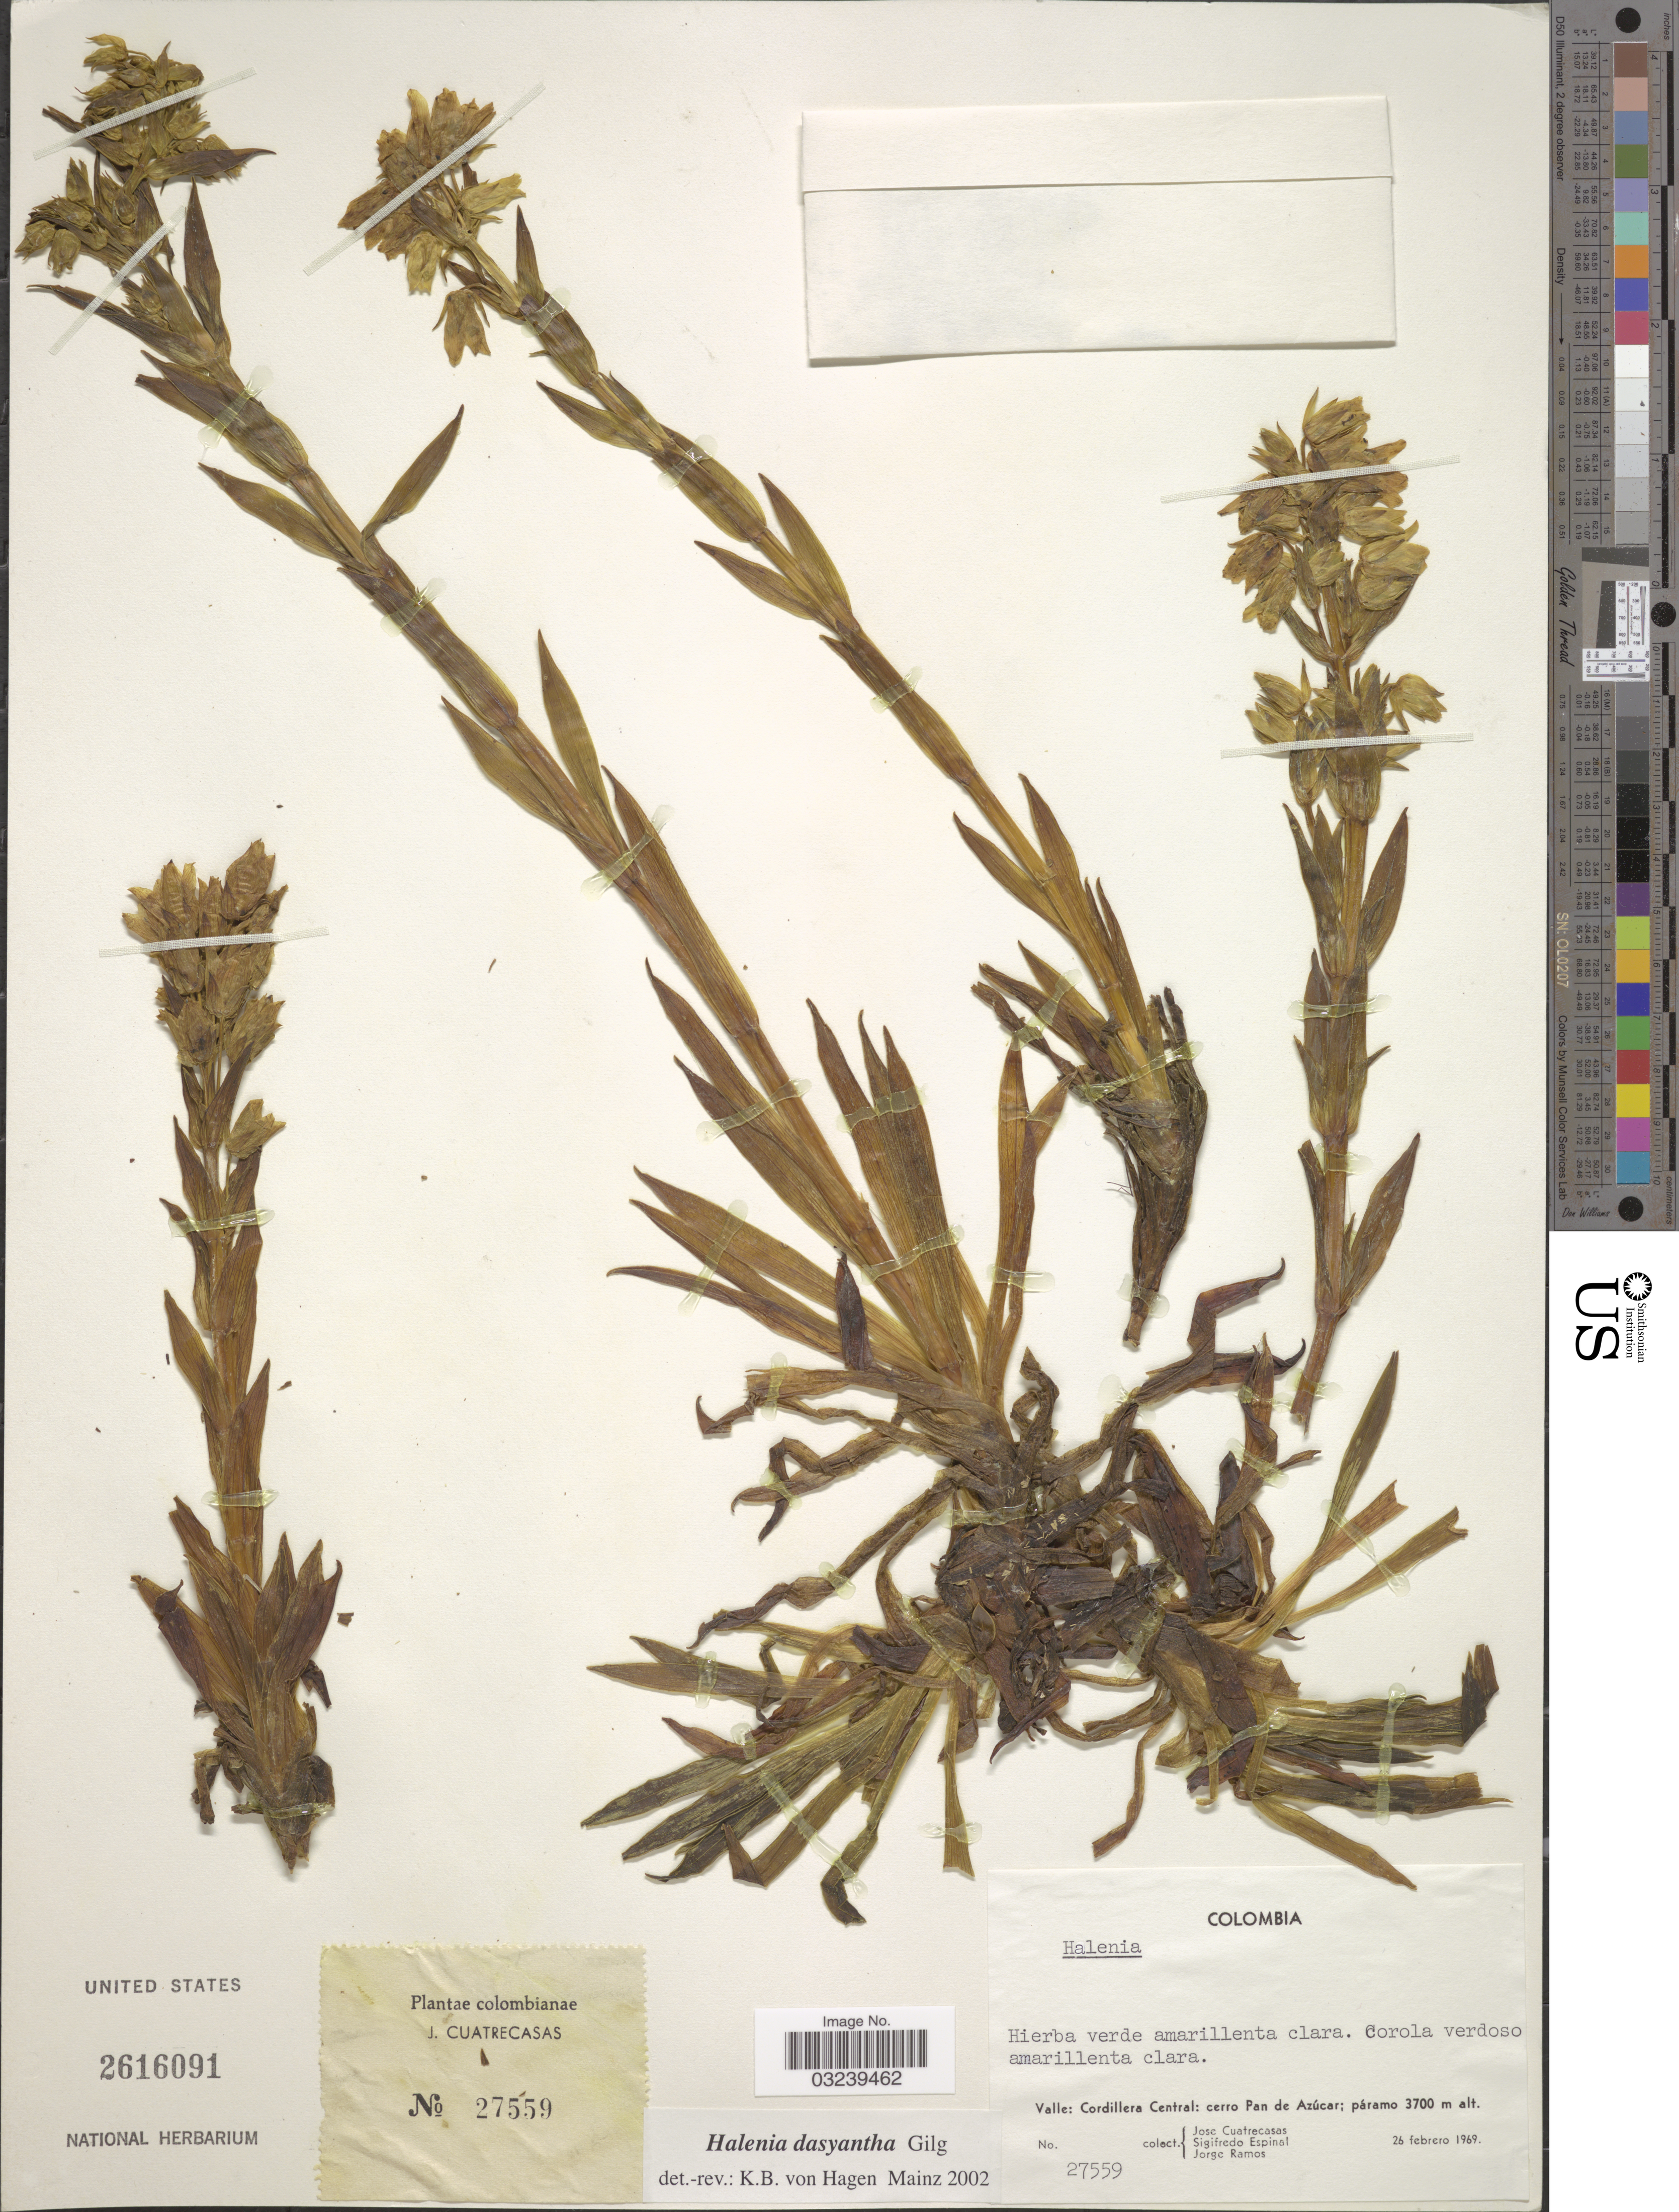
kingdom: Plantae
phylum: Tracheophyta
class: Magnoliopsida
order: Gentianales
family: Gentianaceae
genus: Halenia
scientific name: Halenia dasyantha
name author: Gilg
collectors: J. Cuatrecasas, S. Espinal & J. Ramos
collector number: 27559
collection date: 1969-02-26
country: Colombia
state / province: Valle del Cauca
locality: Valle: Cordillera Central: cerro Pan de Azúcar.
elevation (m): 3700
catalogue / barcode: US 2616091